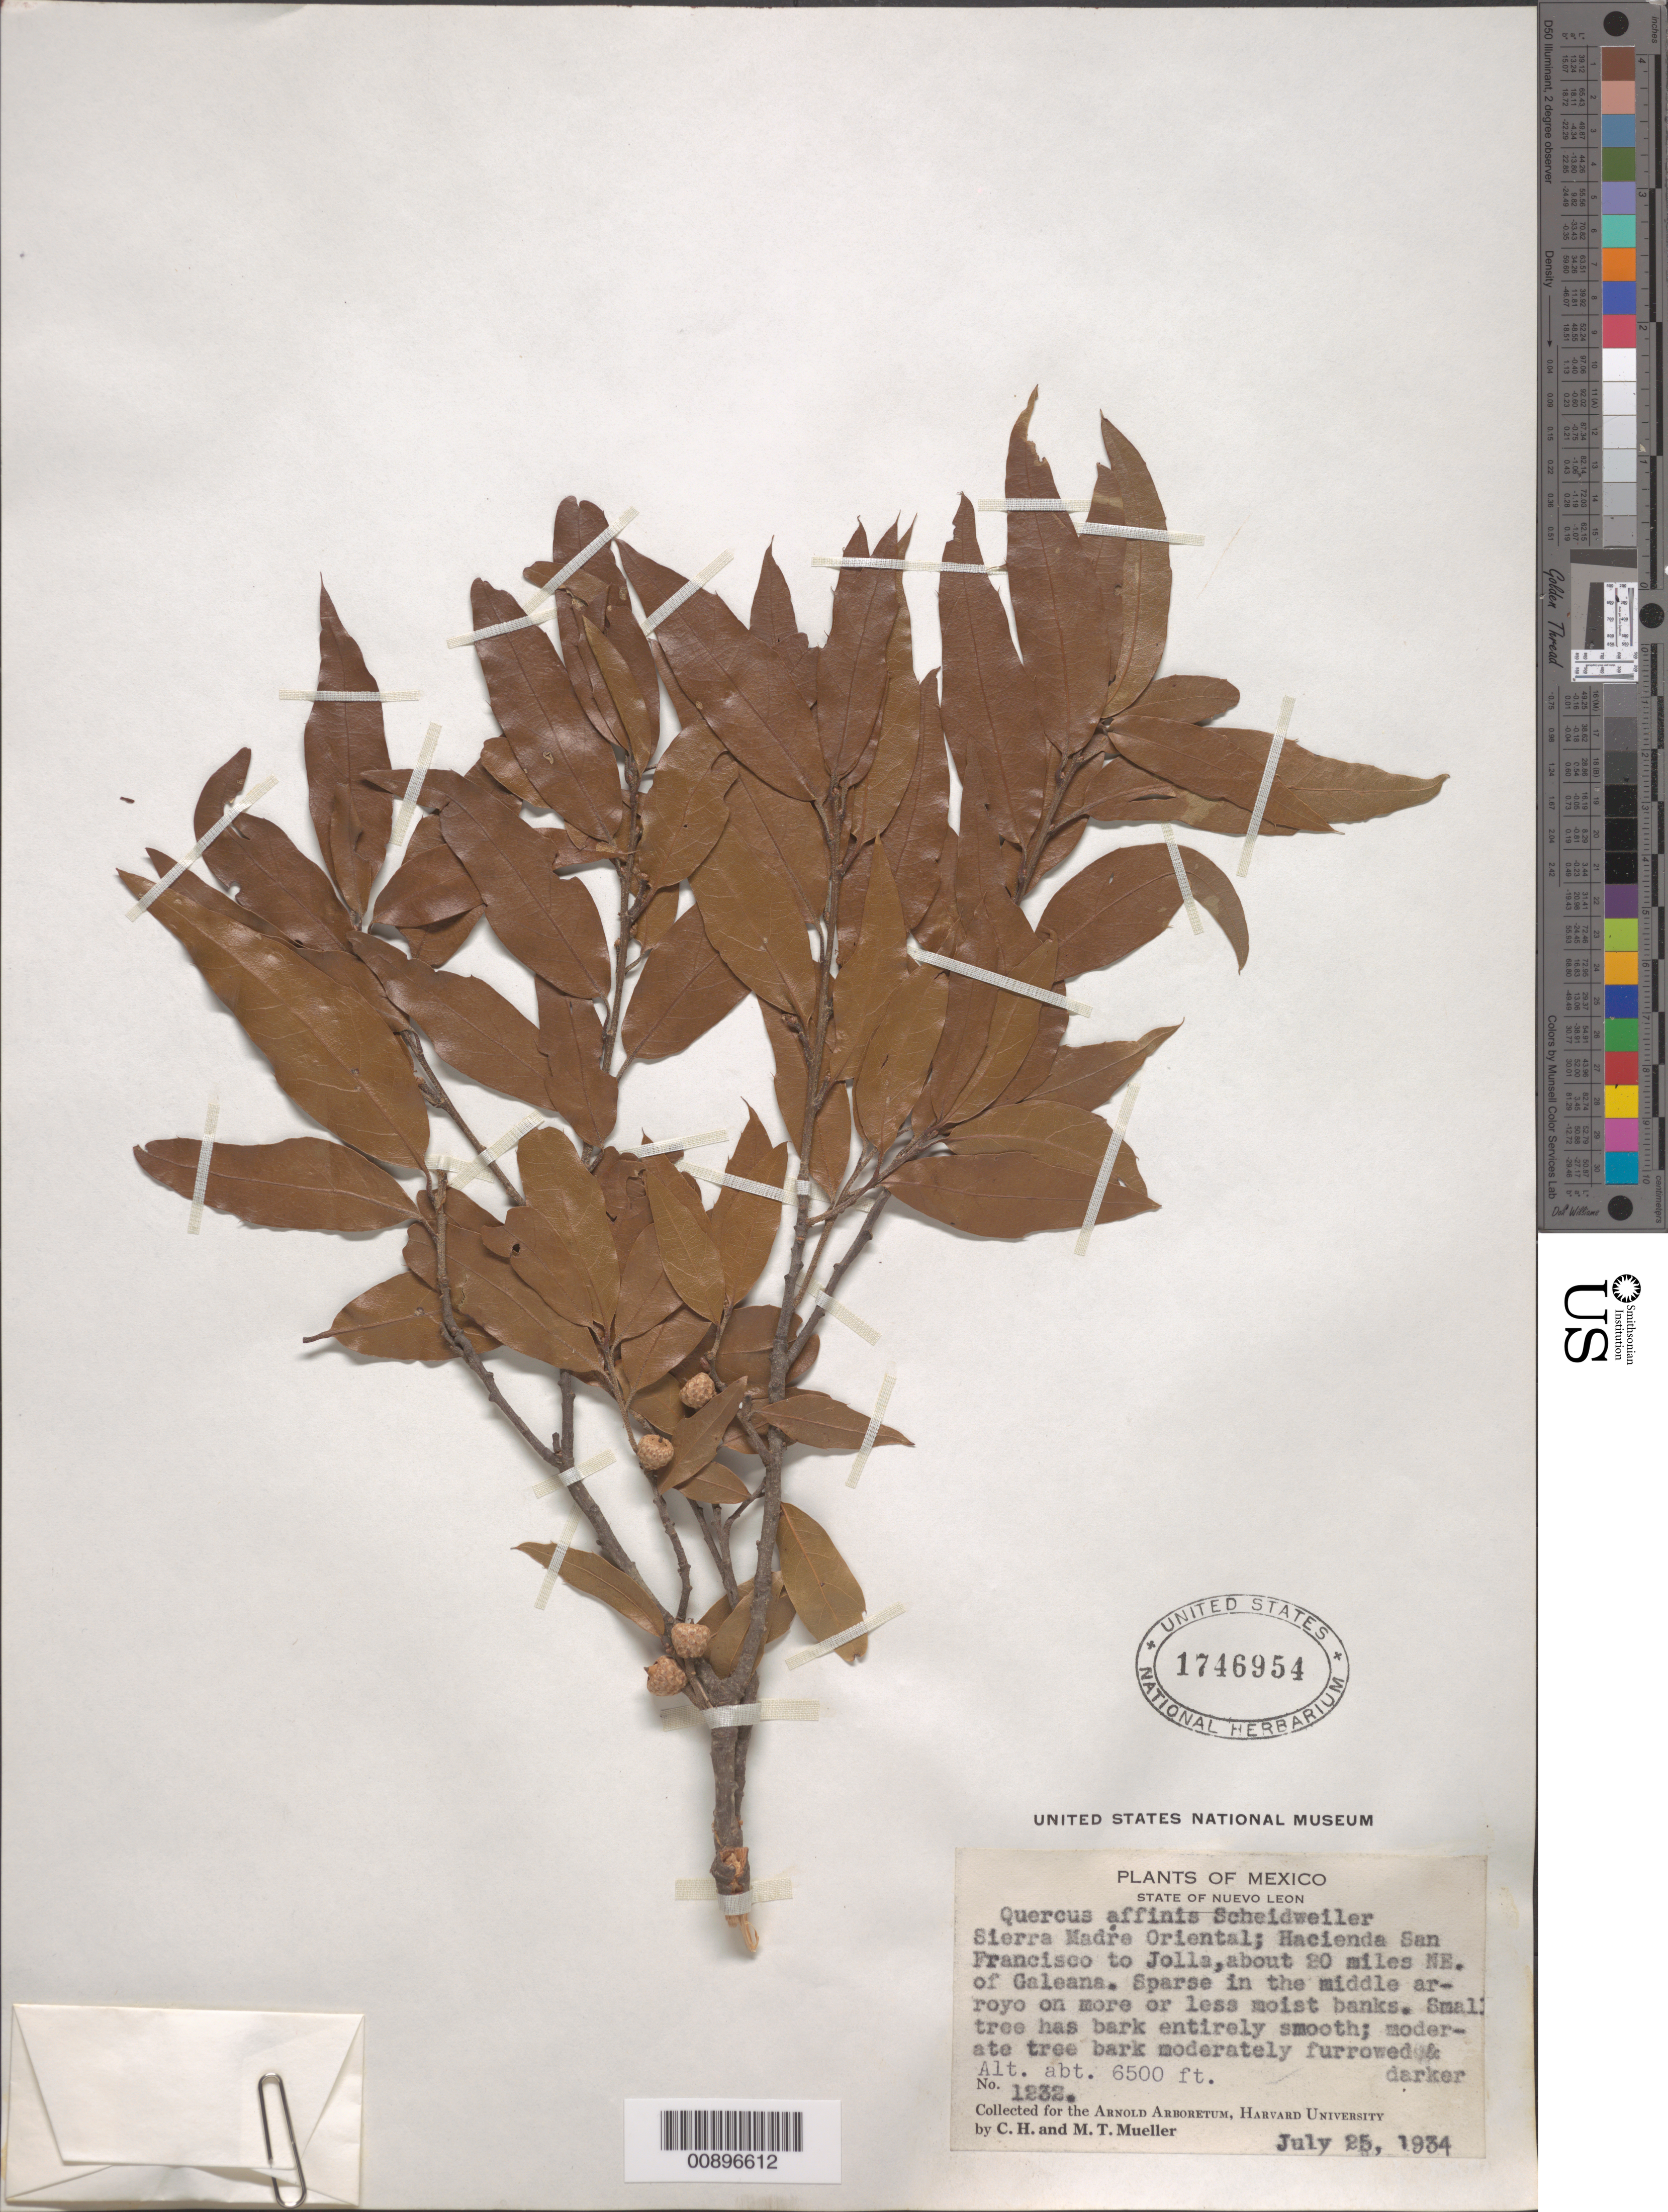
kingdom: Plantae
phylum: Tracheophyta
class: Magnoliopsida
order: Fagales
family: Fagaceae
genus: Quercus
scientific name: Quercus affinis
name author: Scheidw.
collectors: C. H. Mueller & M. Mueller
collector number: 1232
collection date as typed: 25 Jul 1934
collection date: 1934-07-25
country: Mexico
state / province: Nuevo León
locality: Sierra Madre Oriental; Hacienda San Francisco to Jolla, about 20 miles NE of Galeana, Nuevo León.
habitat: In the middle arroyo on more or less moist banks.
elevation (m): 1981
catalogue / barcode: US 1746954